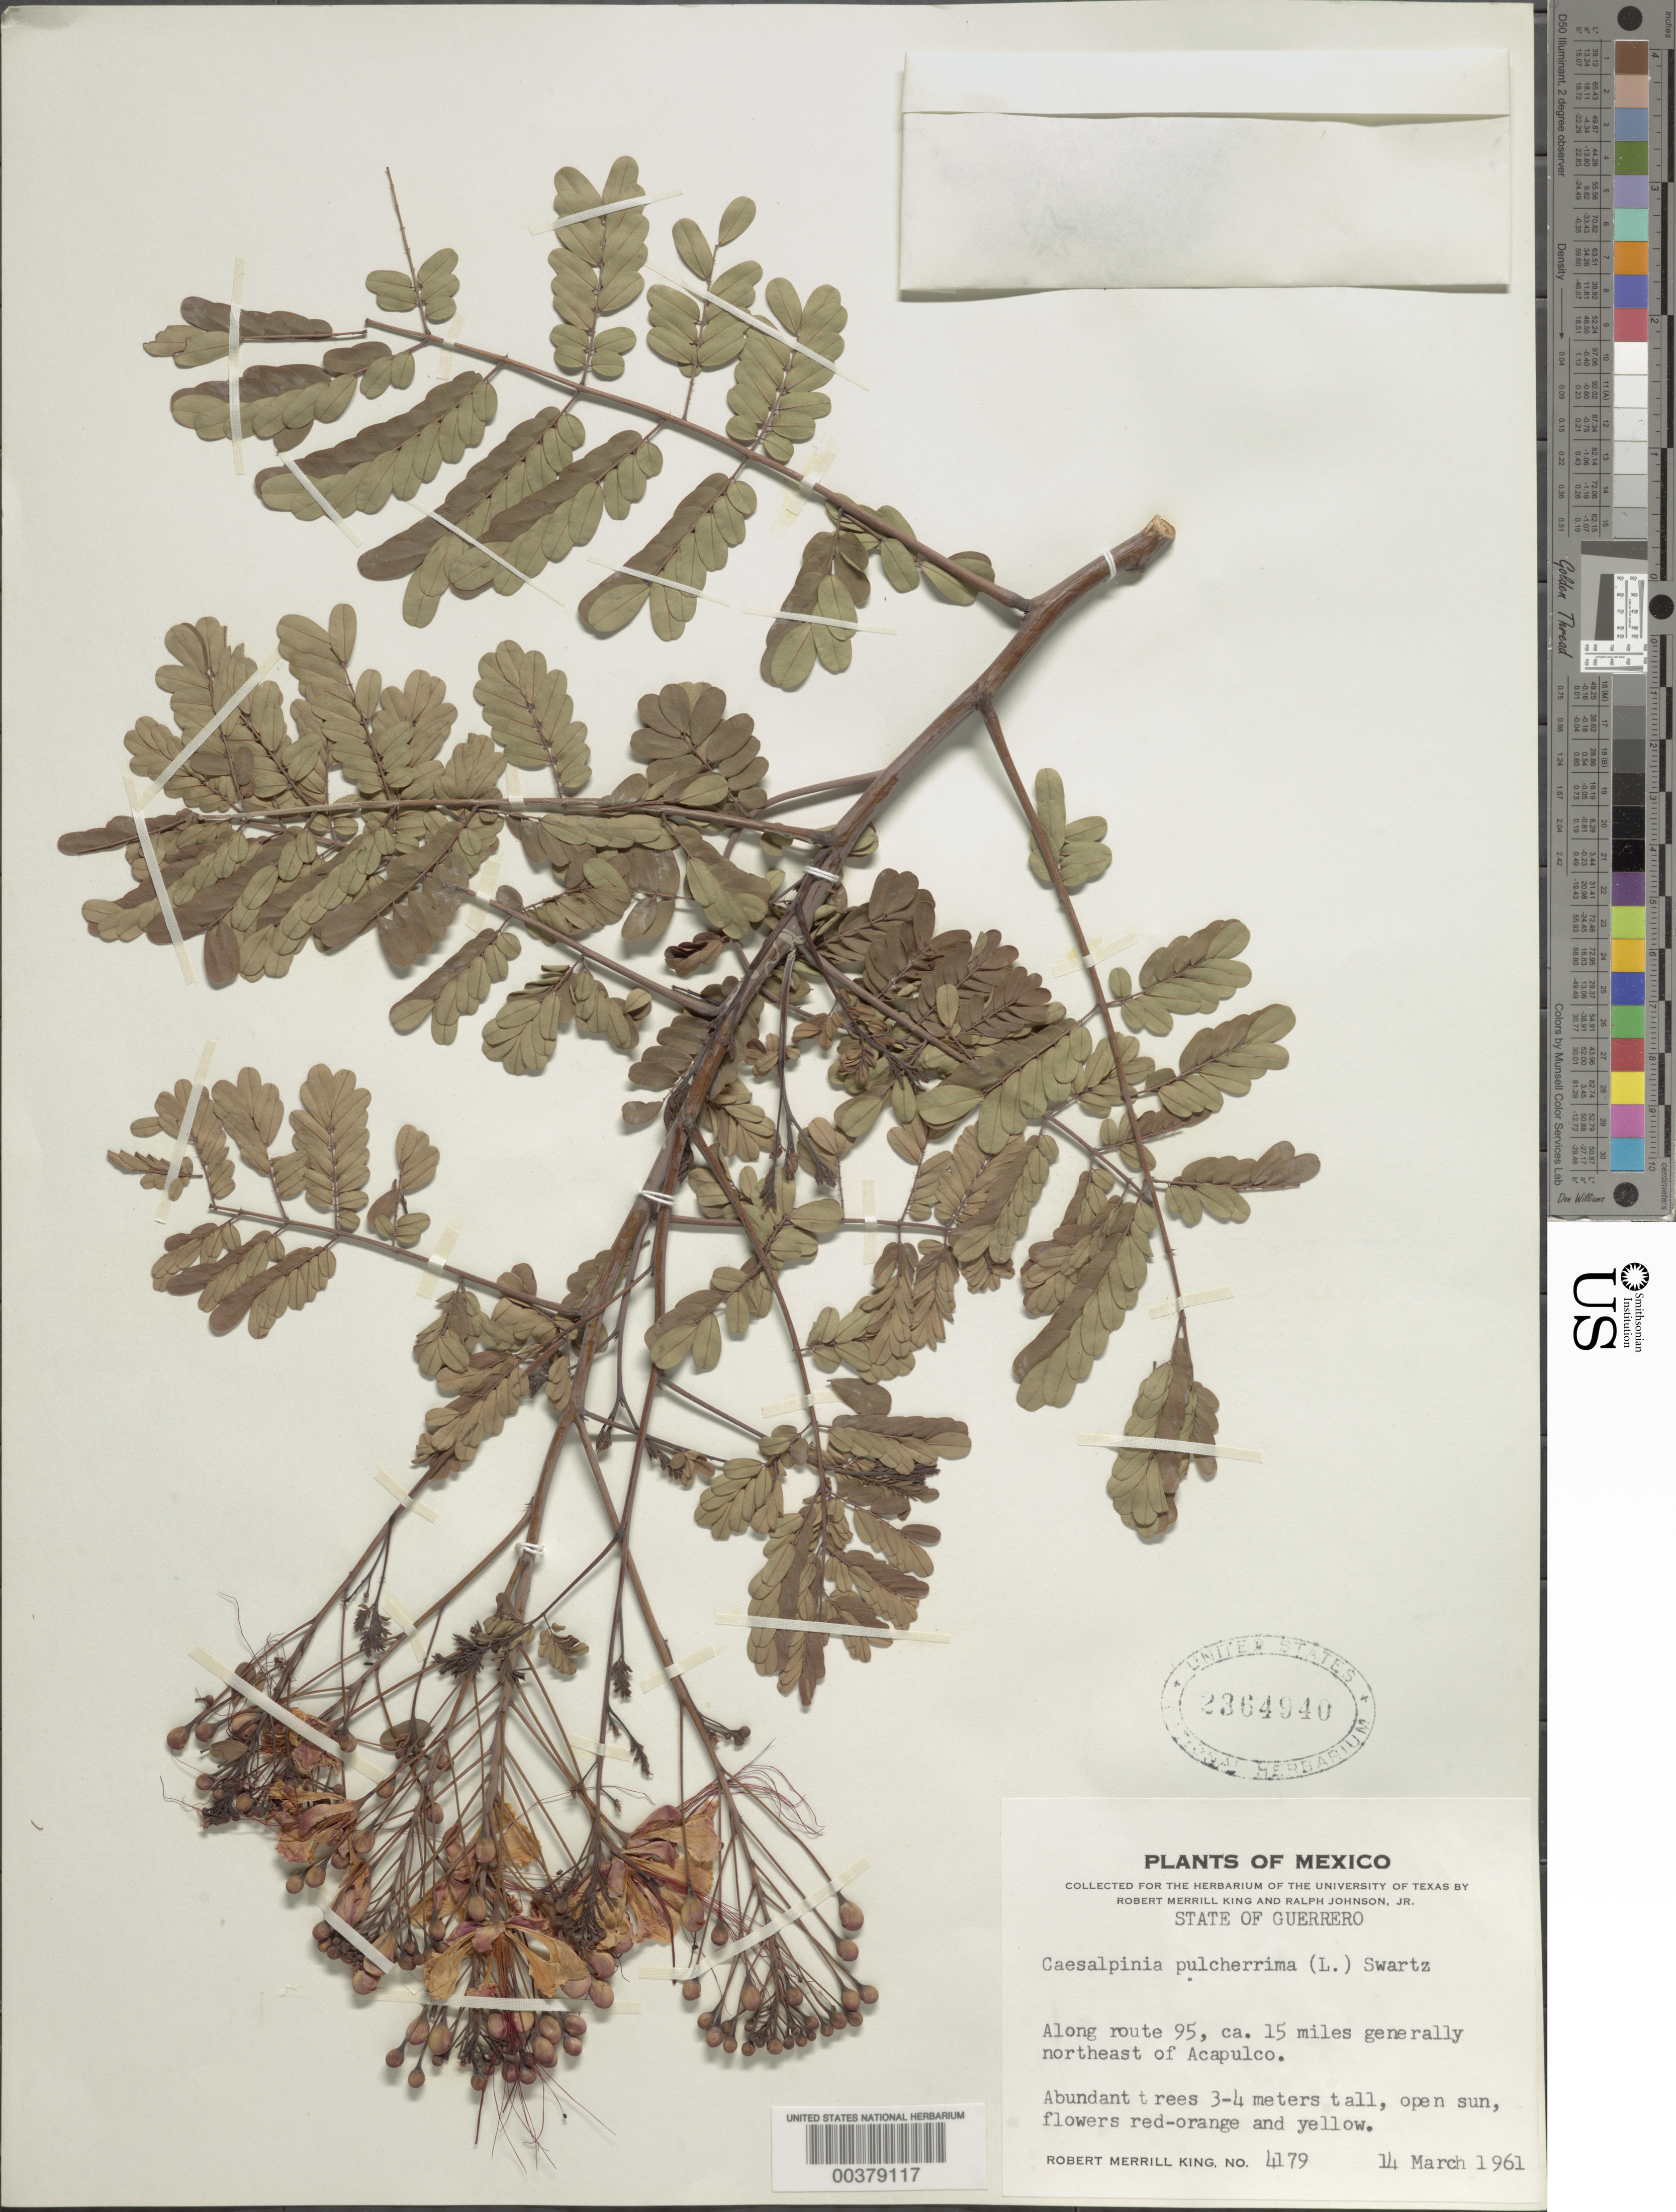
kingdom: Plantae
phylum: Tracheophyta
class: Magnoliopsida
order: Fabales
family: Fabaceae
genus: Caesalpinia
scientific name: Caesalpinia pulcherrima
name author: (L.) Sw.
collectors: R. M. King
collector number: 4179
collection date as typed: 14 Mar 1961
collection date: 1961-03-14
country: Mexico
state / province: Guerrero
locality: Along route 95, ca 15 mi generally NE of Acapulco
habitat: Open sun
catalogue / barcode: US 2364940